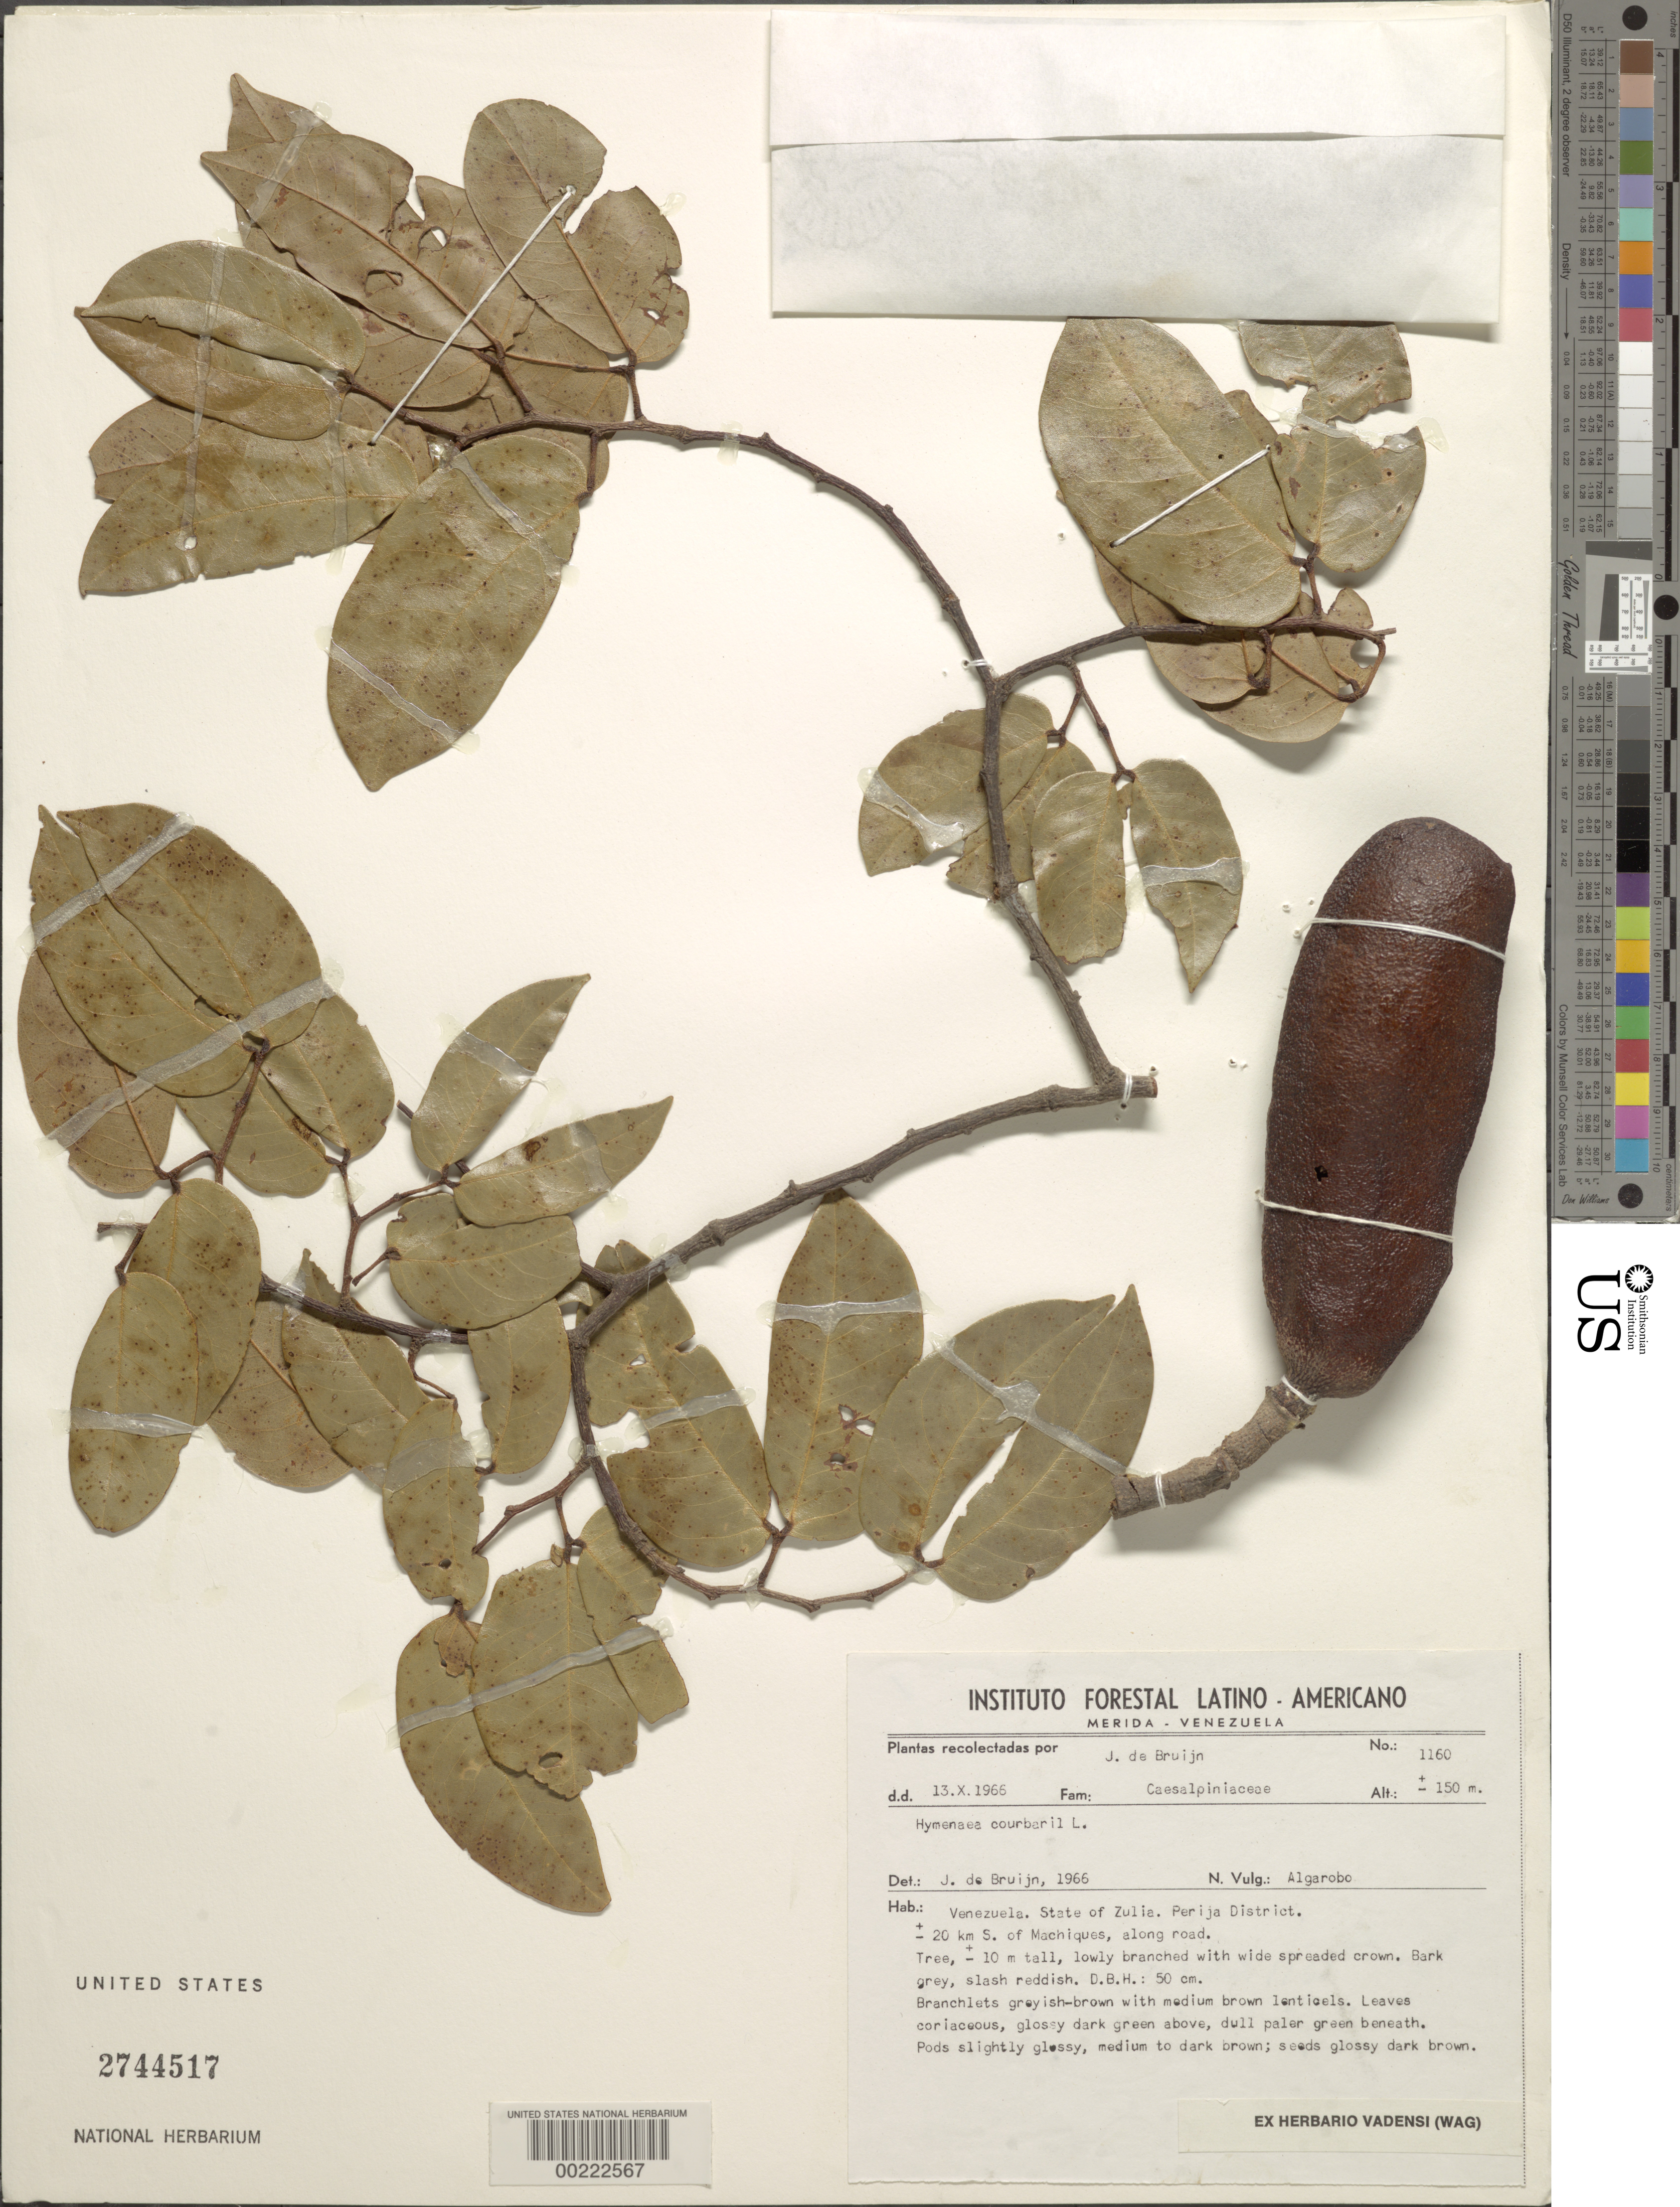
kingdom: Plantae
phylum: Tracheophyta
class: Magnoliopsida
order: Fabales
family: Fabaceae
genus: Hymenaea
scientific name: Hymenaea courbaril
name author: L.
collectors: J. Bruijn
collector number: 1160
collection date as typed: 13 Oct 1966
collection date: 1966-10-13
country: Venezuela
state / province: Zulia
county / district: Machiques de Perijá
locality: +/- 20 km s of machiques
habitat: Along road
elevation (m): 250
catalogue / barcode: US 2744517